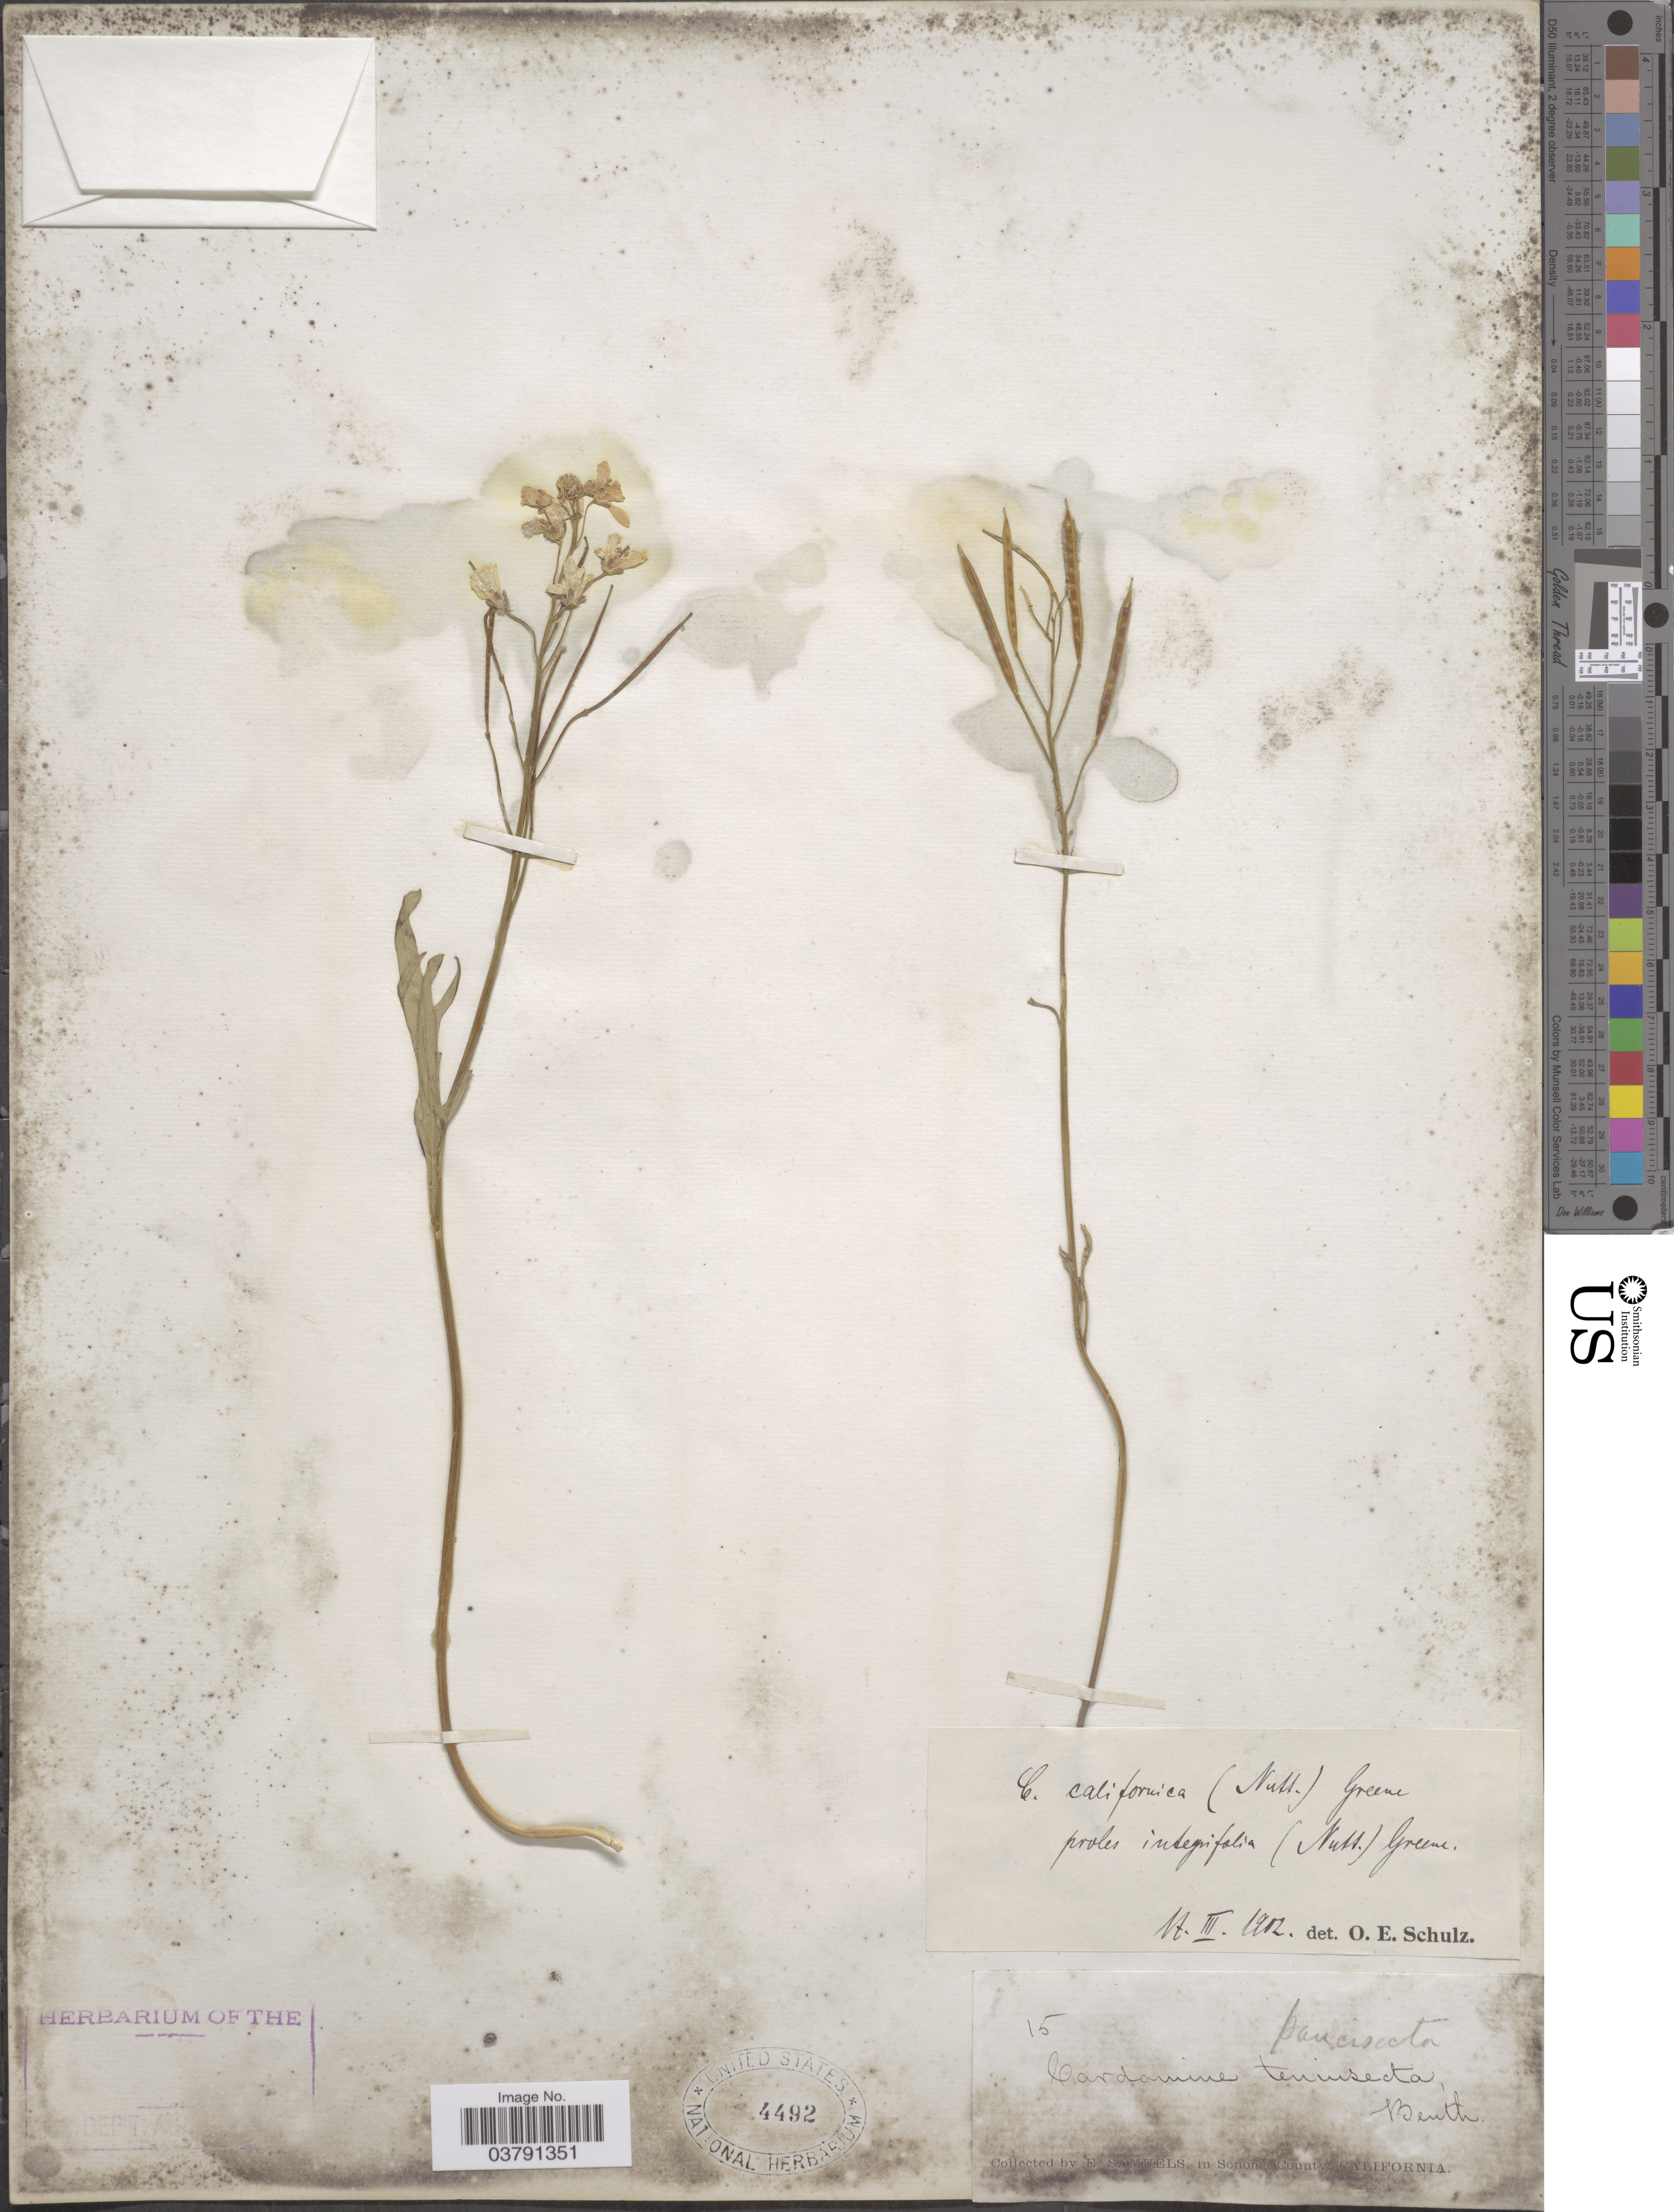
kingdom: Plantae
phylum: Tracheophyta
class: Magnoliopsida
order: Brassicales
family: Brassicaceae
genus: Dentaria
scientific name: Dentaria californica var. integrifolia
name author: (Nutt.) Detling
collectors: E. Samuels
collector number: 15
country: United States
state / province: California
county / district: Sonoma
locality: Sonoma County.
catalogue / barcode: US 4492